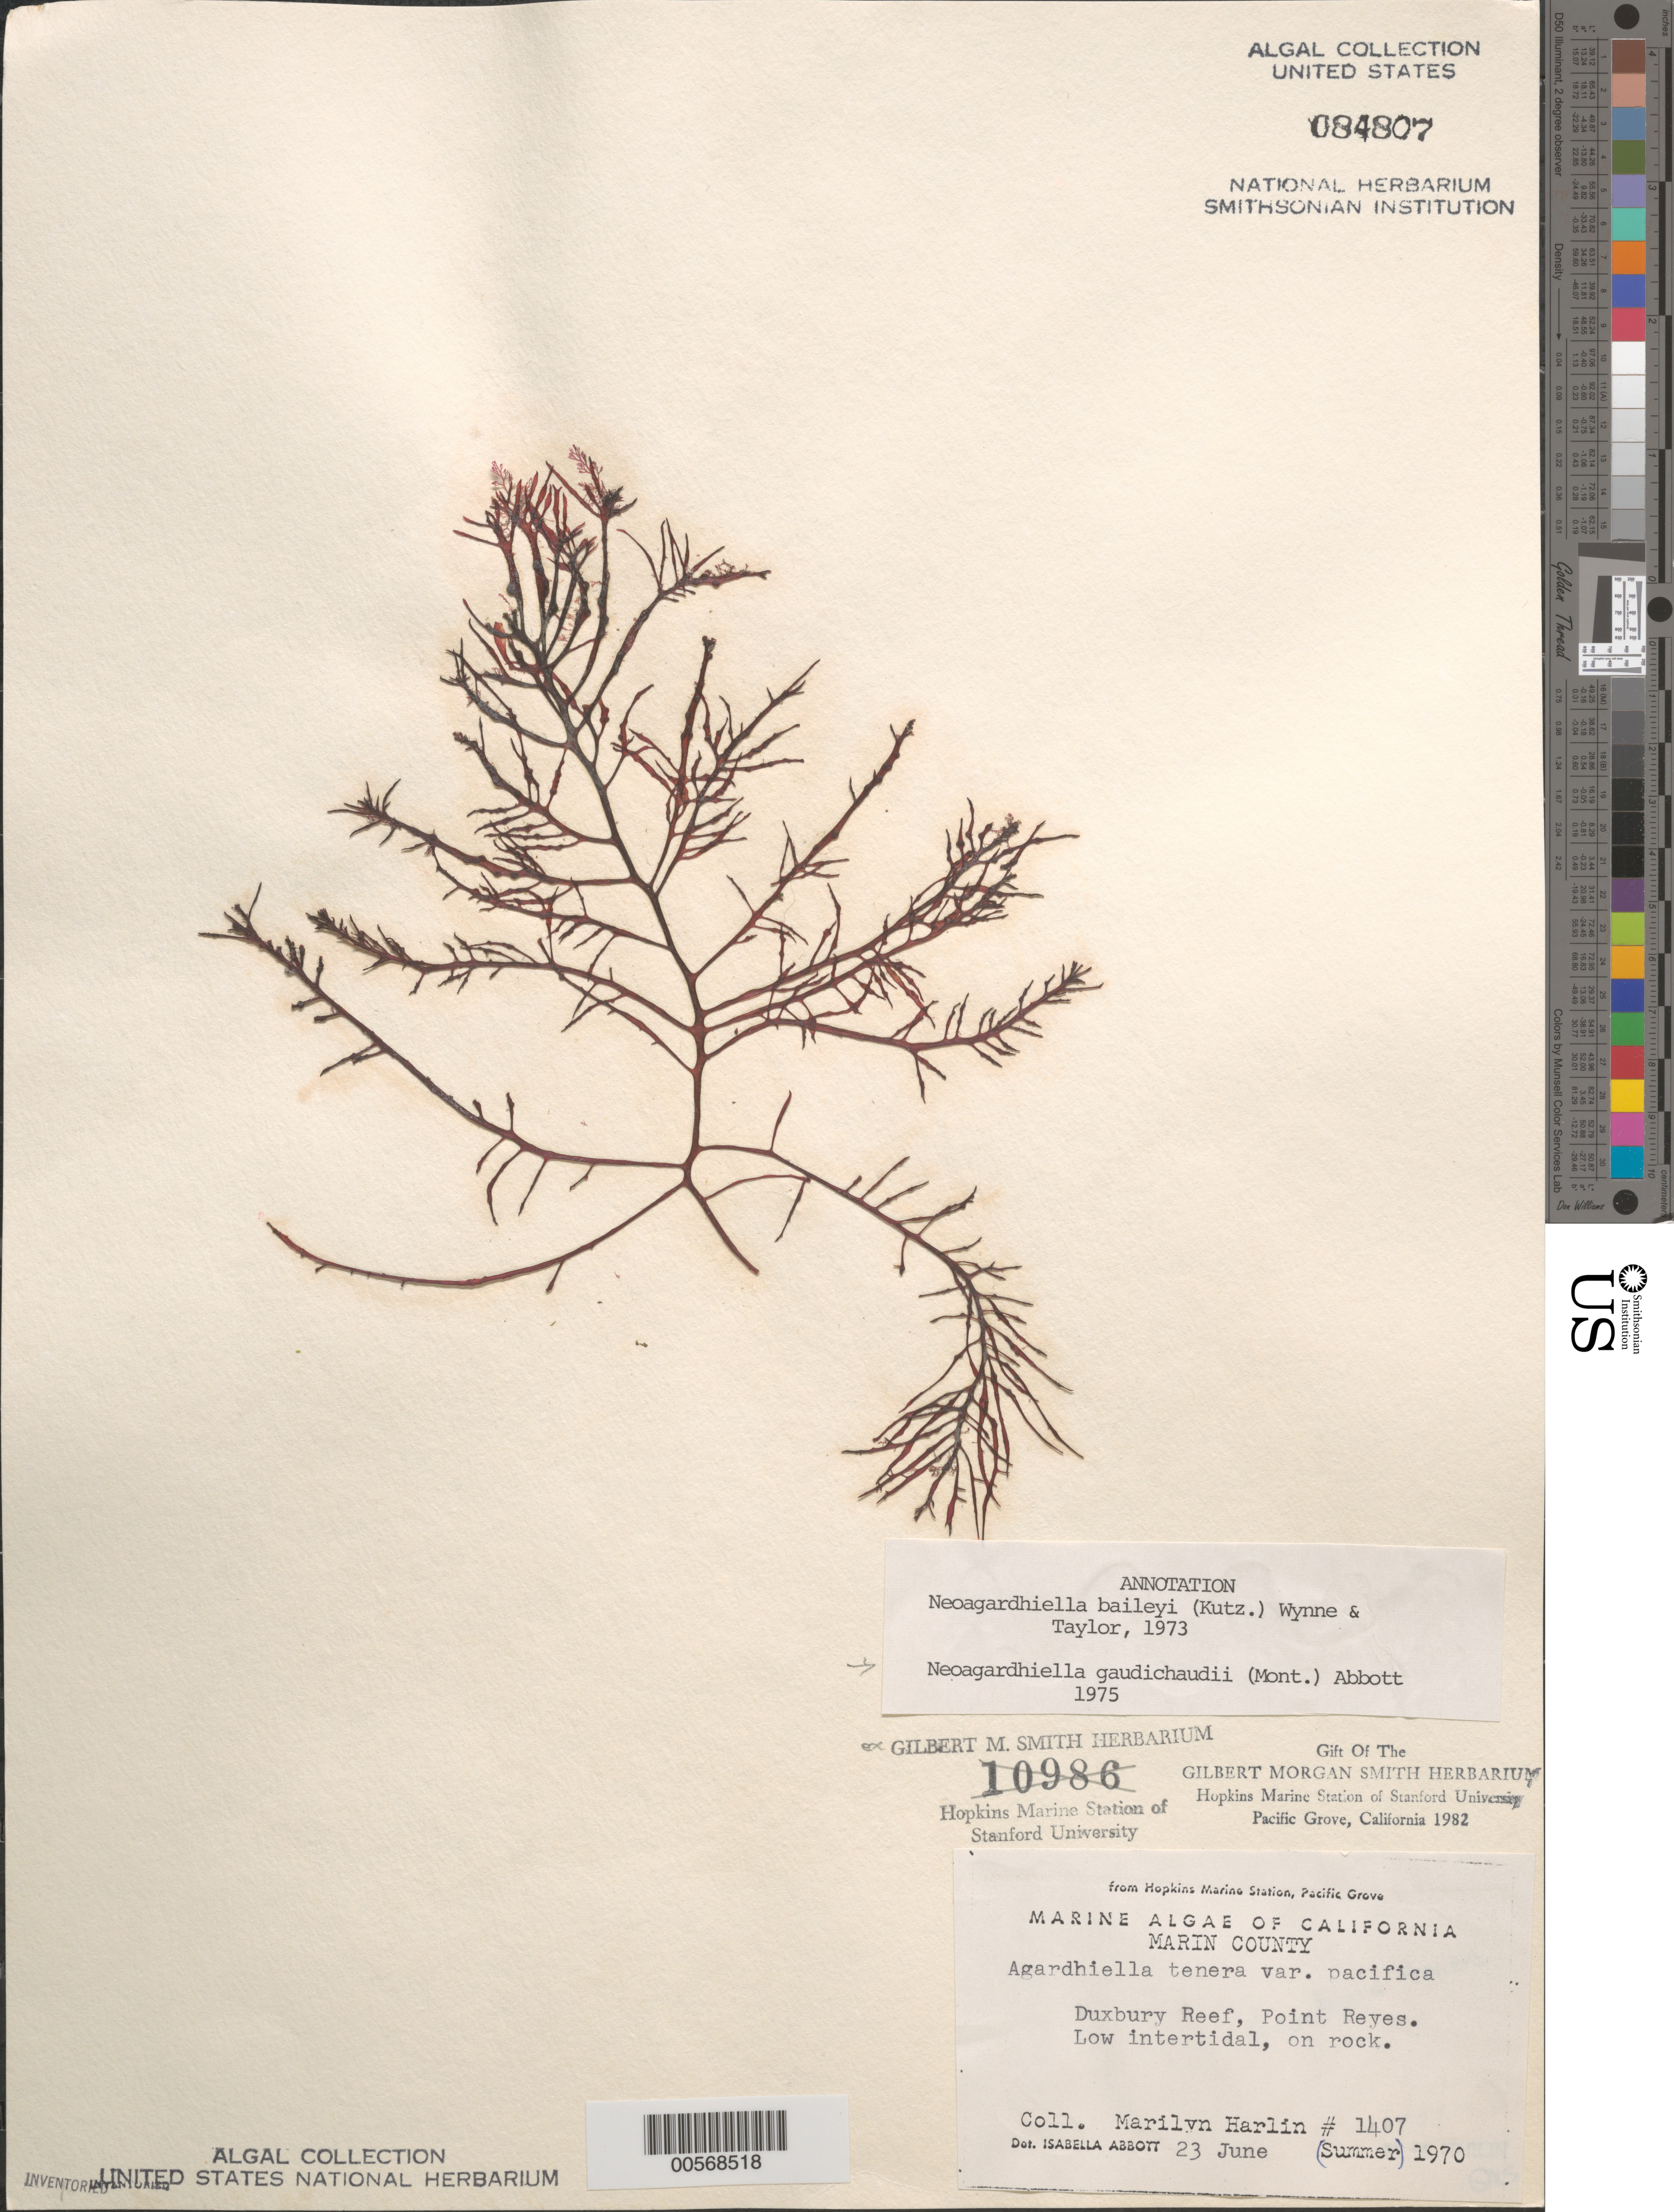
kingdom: Plantae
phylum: Rhodophyta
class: Florideophyceae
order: Gigartinales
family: Solieriaceae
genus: Sarcodiotheca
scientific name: Sarcodiotheca gaudichaudii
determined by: Algae name updating Project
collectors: M. Harlin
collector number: IAA 1407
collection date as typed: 23 Jun 1970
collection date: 1970-06-23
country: United States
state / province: California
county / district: Marin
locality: Duxbury Reef, Point Reyes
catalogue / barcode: US 84807